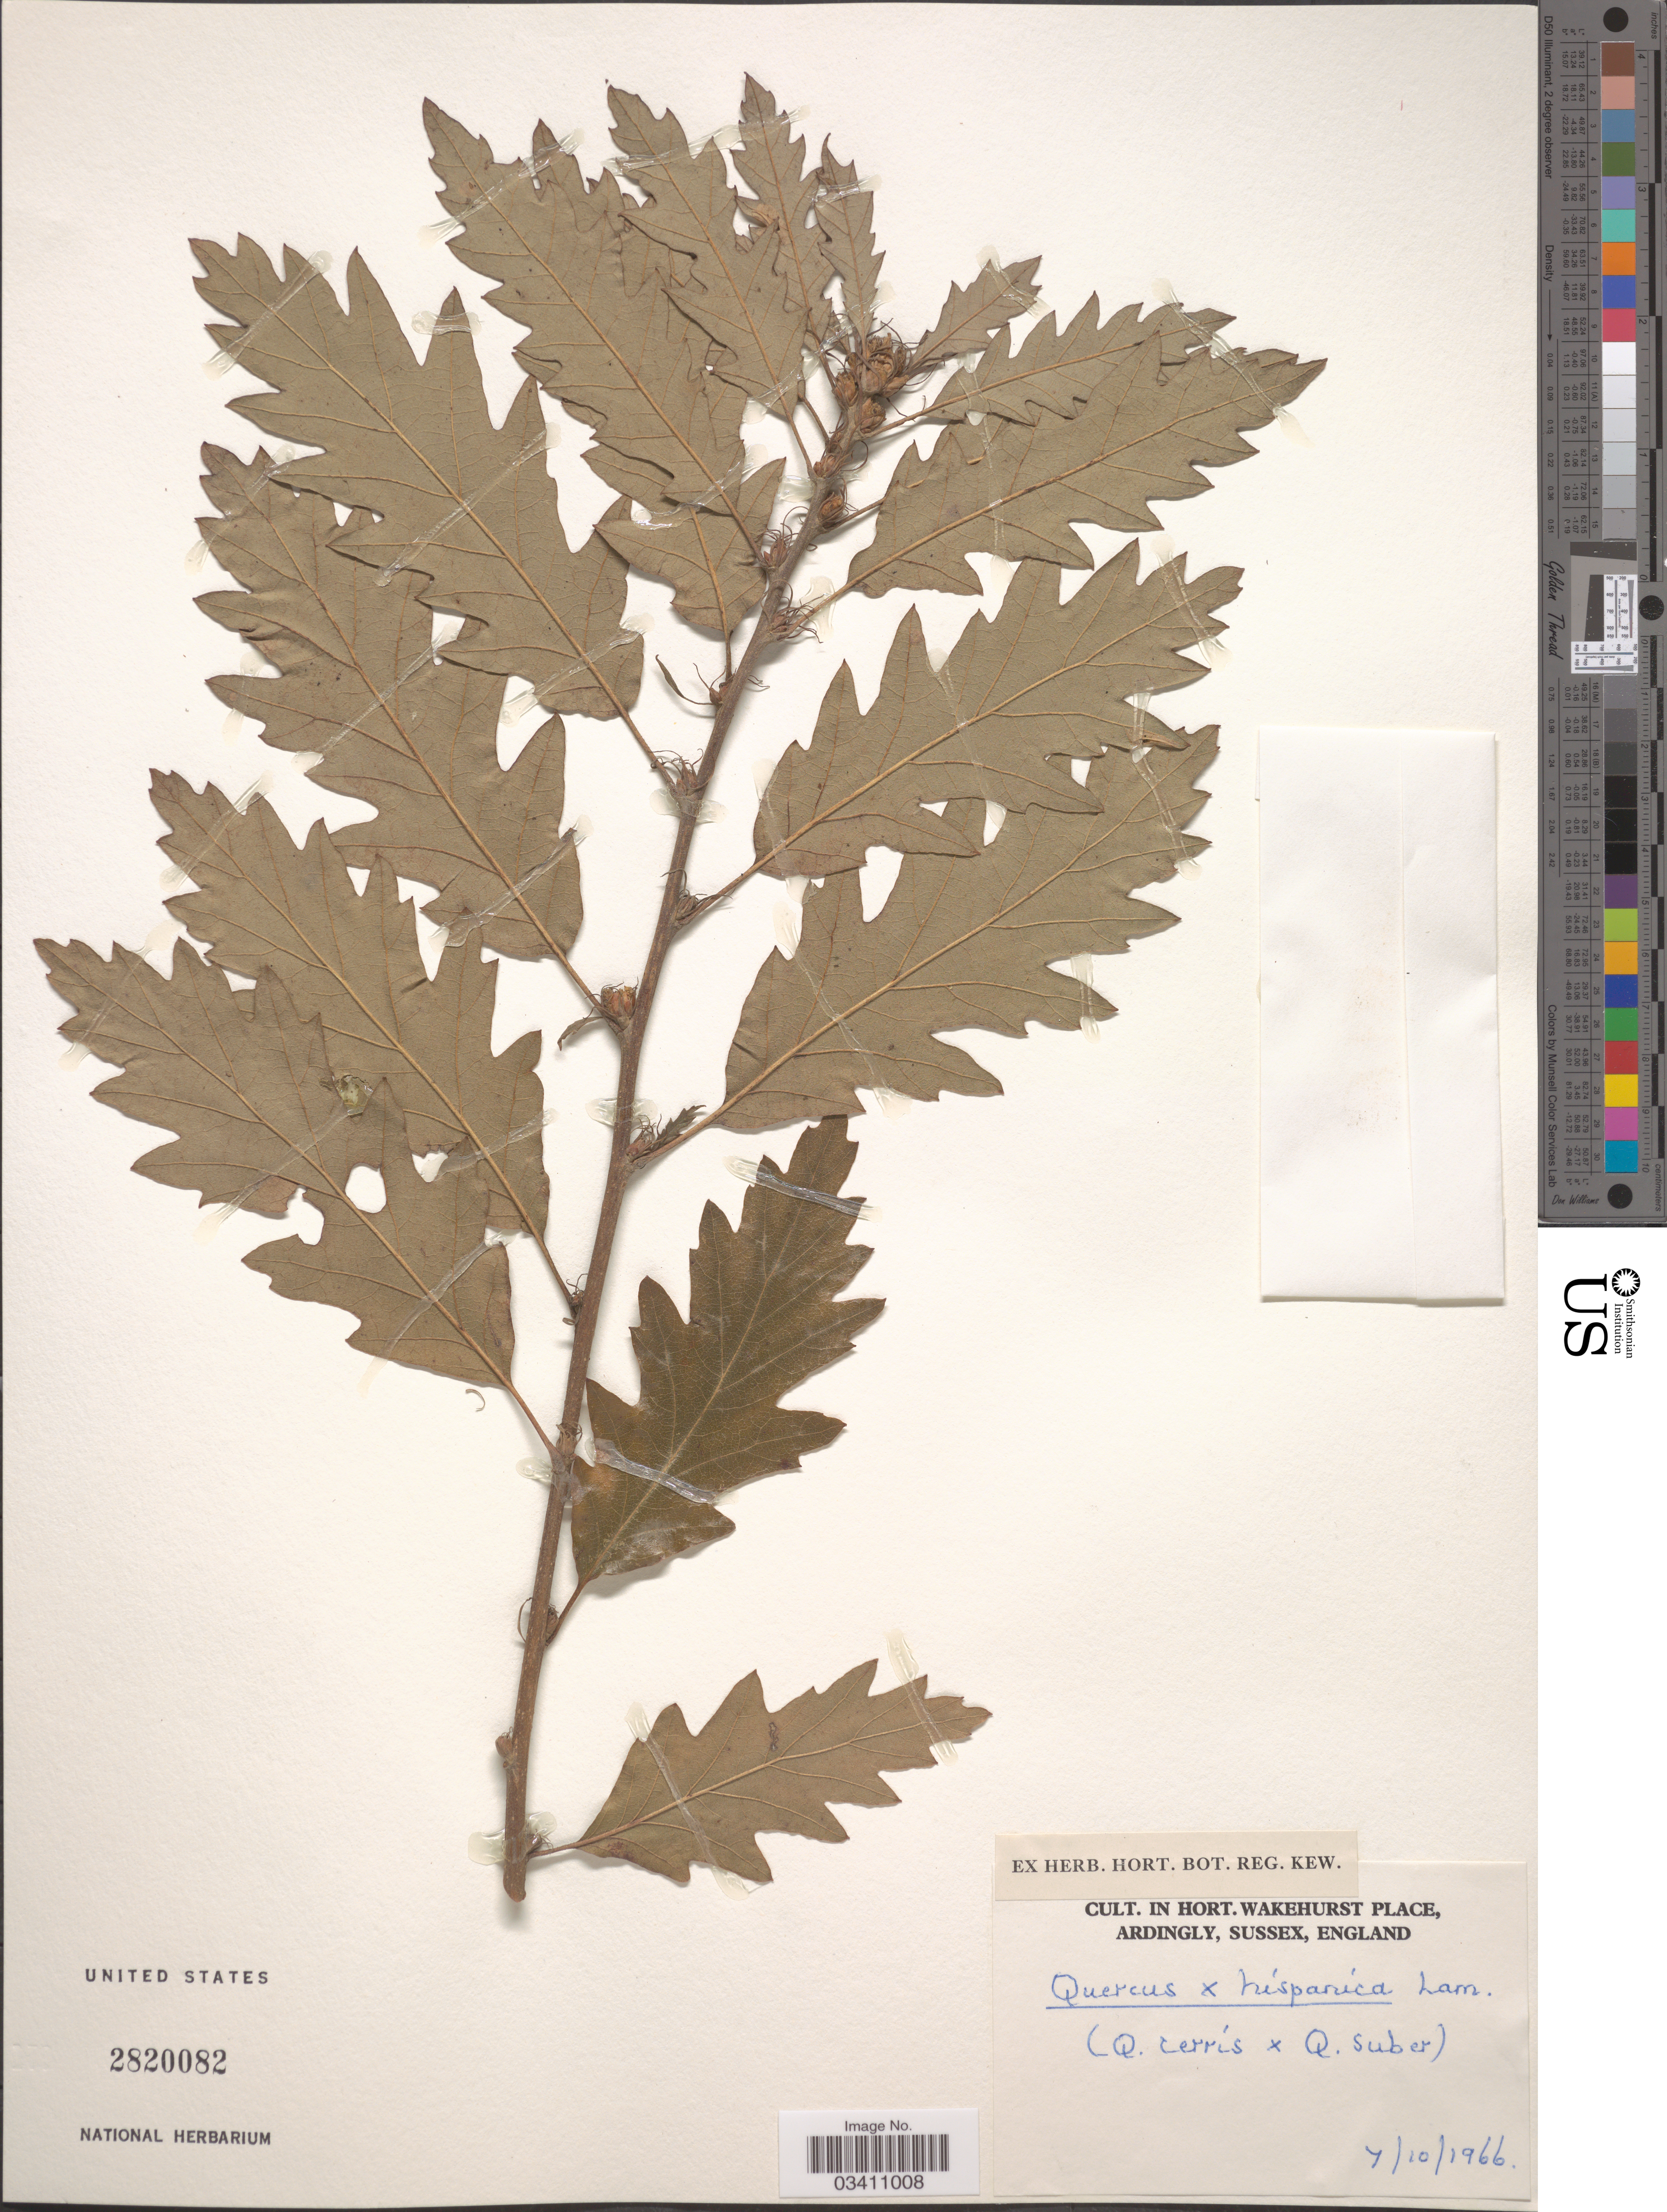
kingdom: Plantae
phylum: Tracheophyta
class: Magnoliopsida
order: Fagales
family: Fagaceae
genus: Quercus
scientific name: Quercus hispanica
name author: Willk.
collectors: ex herb. Hort. Reg. Kew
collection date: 1966-10-07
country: United Kingdom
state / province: England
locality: Wakehurst Place, Ardingly, Sussex.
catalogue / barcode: US 2820082